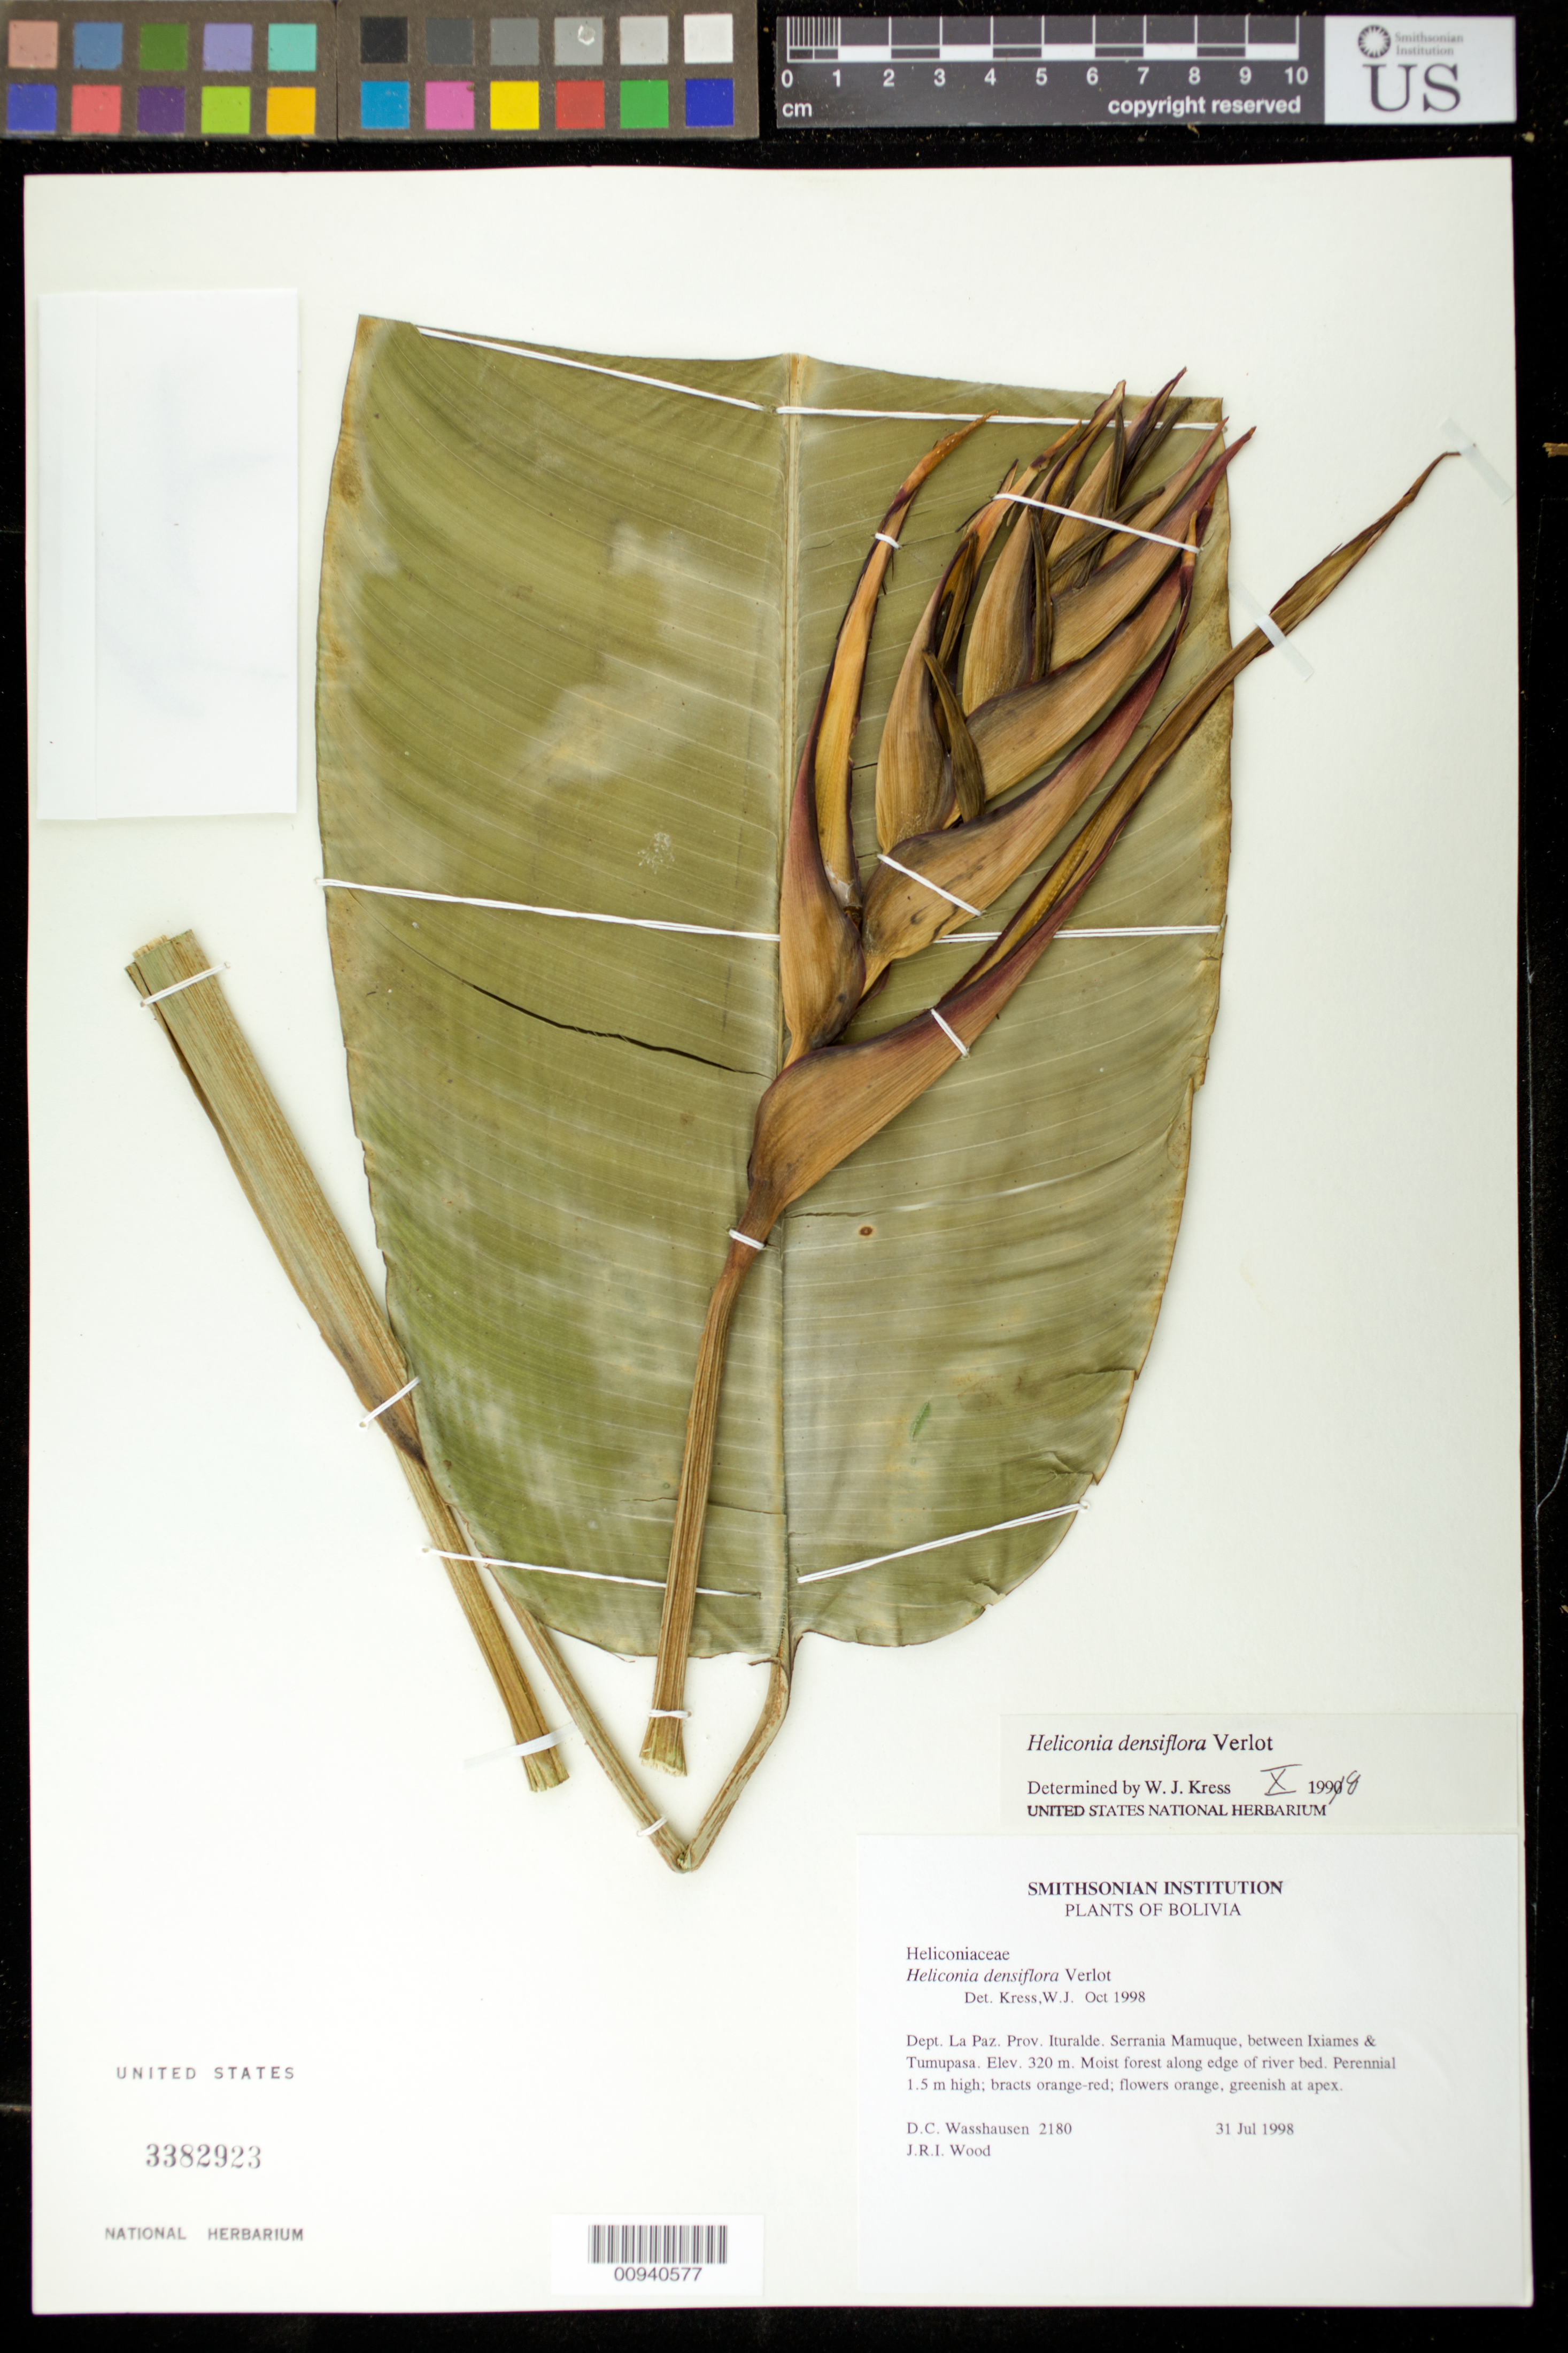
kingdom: Plantae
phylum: Tracheophyta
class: Liliopsida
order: Zingiberales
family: Heliconiaceae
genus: Heliconia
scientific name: Heliconia densiflora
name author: B. Verl.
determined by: Kress, W. J., (US), Smithsonian Institution - National Museum of Natural History (UNITED STATES)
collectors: D. C. Wasshausen & J. R. I. Wood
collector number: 2180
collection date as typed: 31 Jul 1998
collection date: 1998-07-31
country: Bolivia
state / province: La Paz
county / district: Abel Iturralde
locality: Serrania Mamuque, between Ixiames and Tumupasa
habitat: Moist forest along edge of river bed.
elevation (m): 320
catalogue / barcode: US 3382923